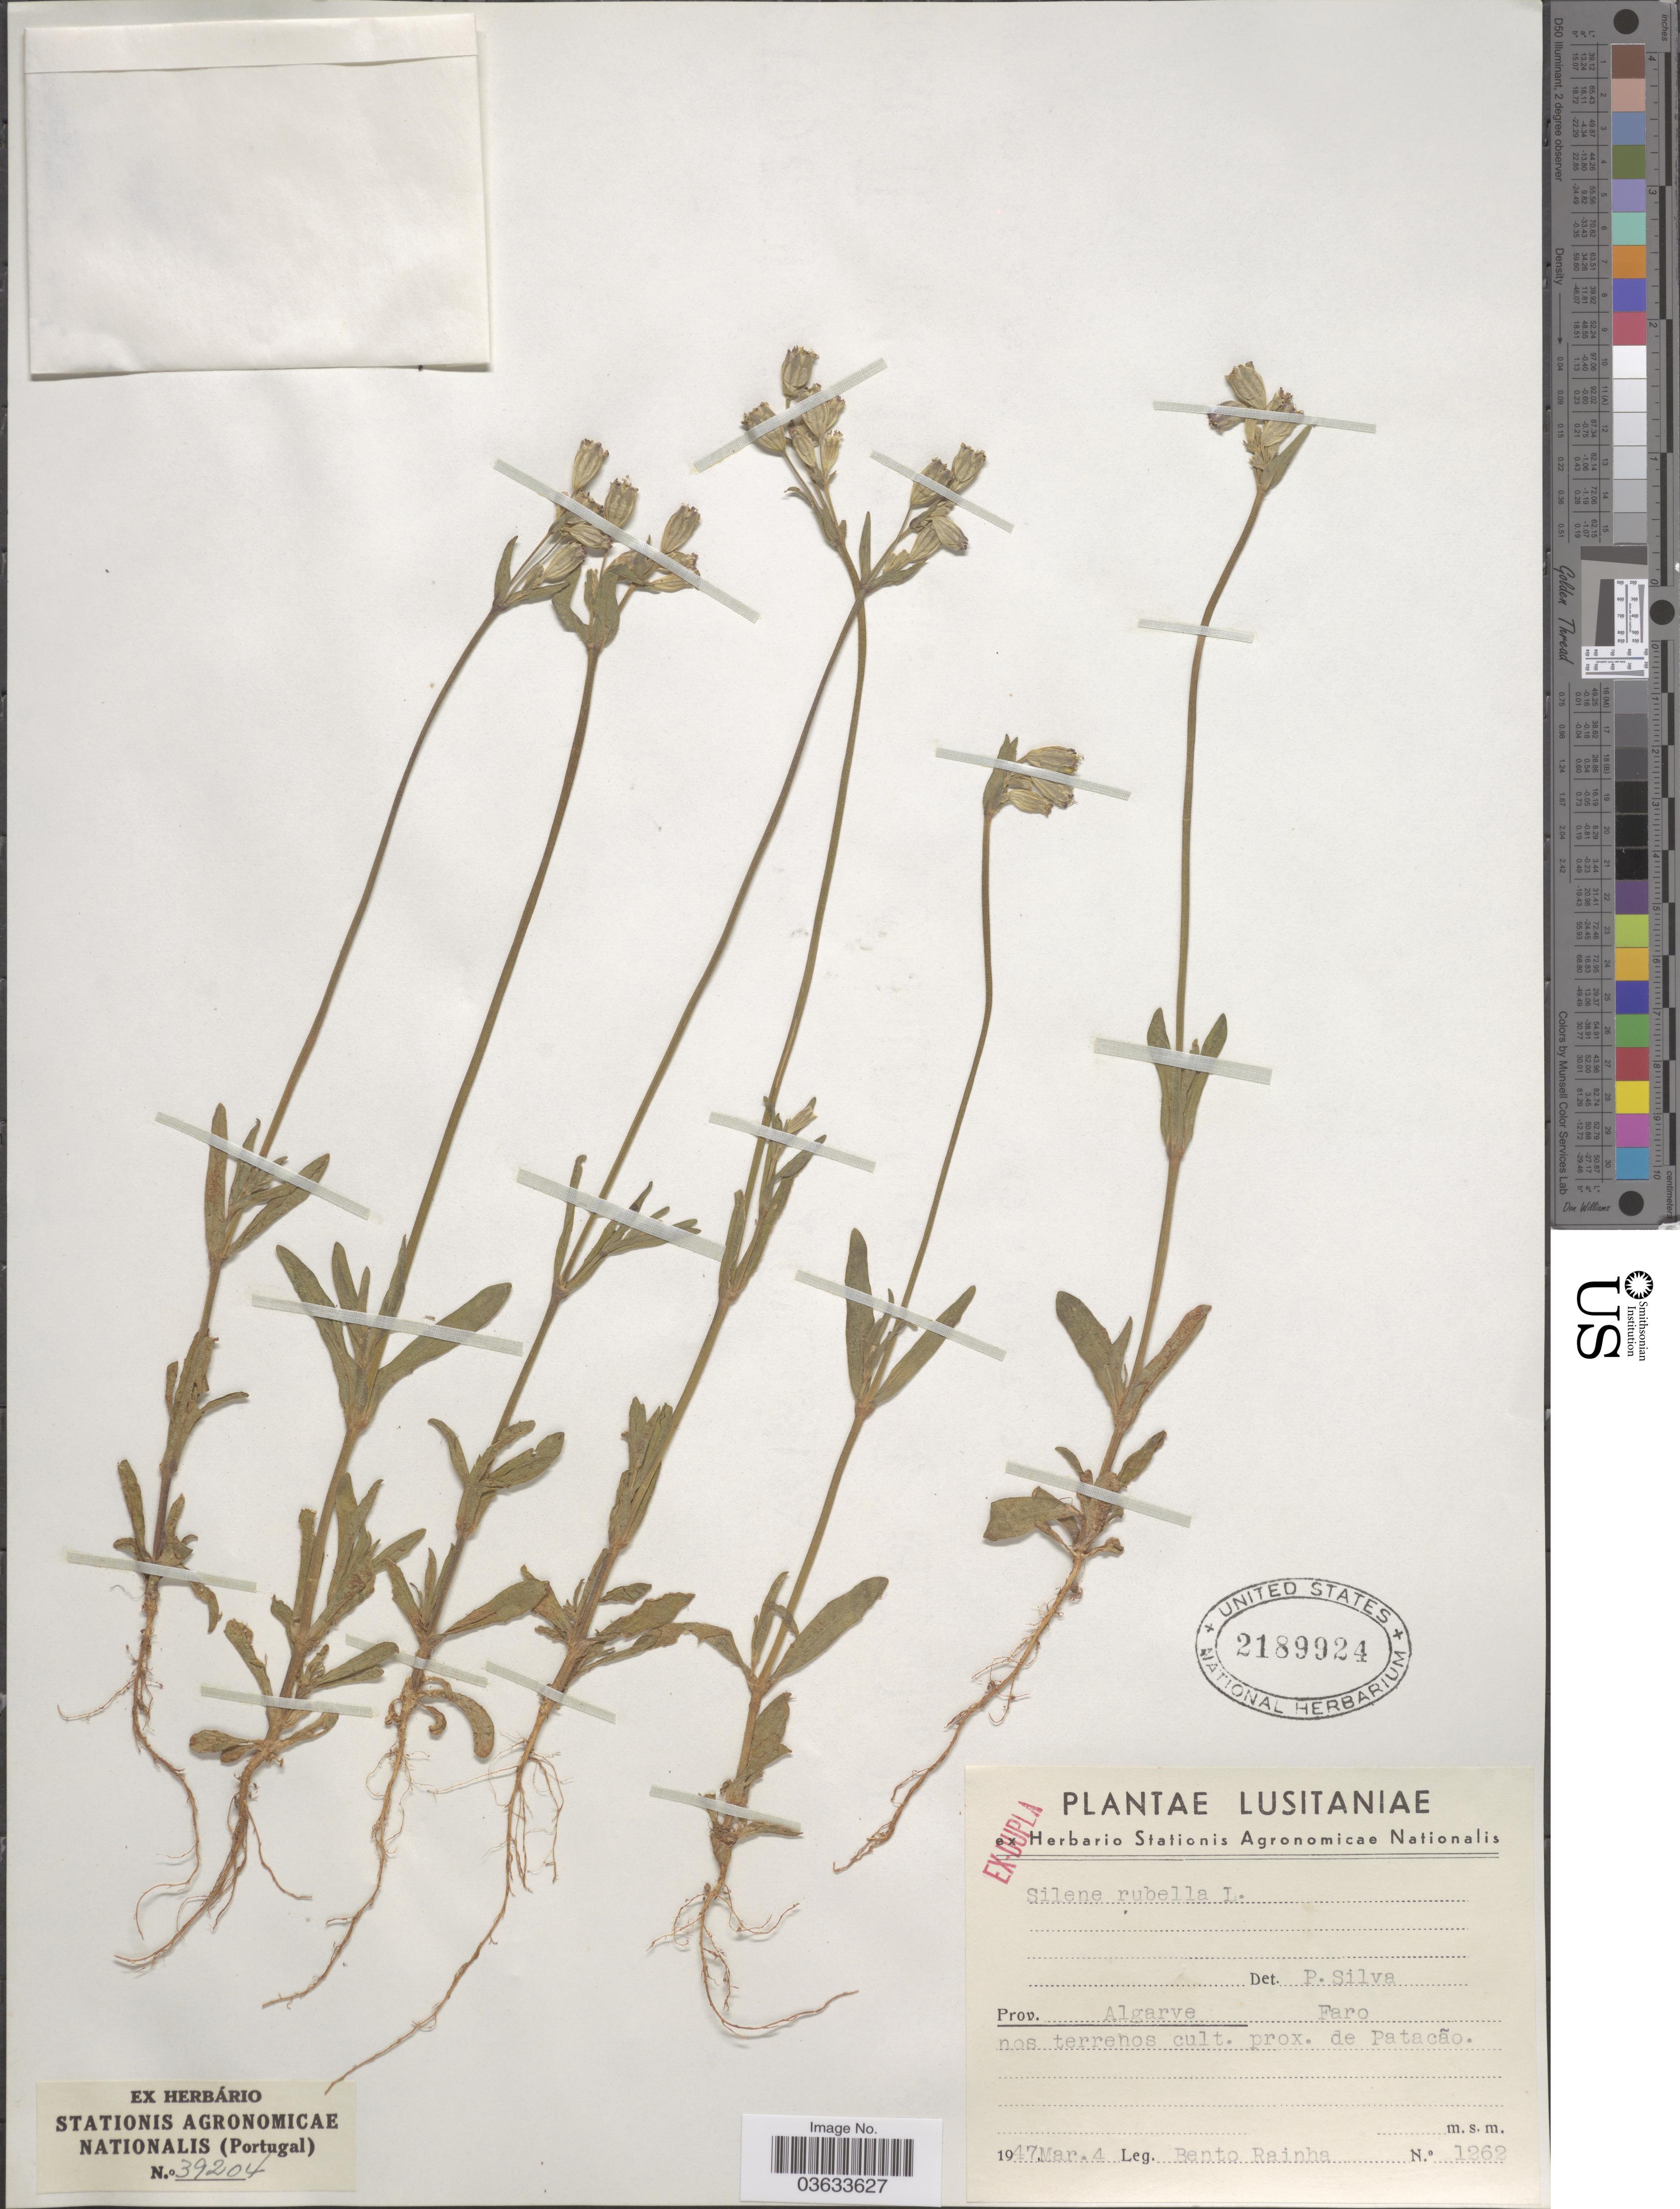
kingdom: Plantae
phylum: Tracheophyta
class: Magnoliopsida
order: Caryophyllales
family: Caryophyllaceae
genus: Silene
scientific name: Silene rubella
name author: L.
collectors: B. Rainha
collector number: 1262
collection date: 1947-03-04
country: Portugal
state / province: Faro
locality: Lusitaniæ. Prov. Algarve, Faro nos terrenos cult. prox. Patacão.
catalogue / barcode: US 2189924